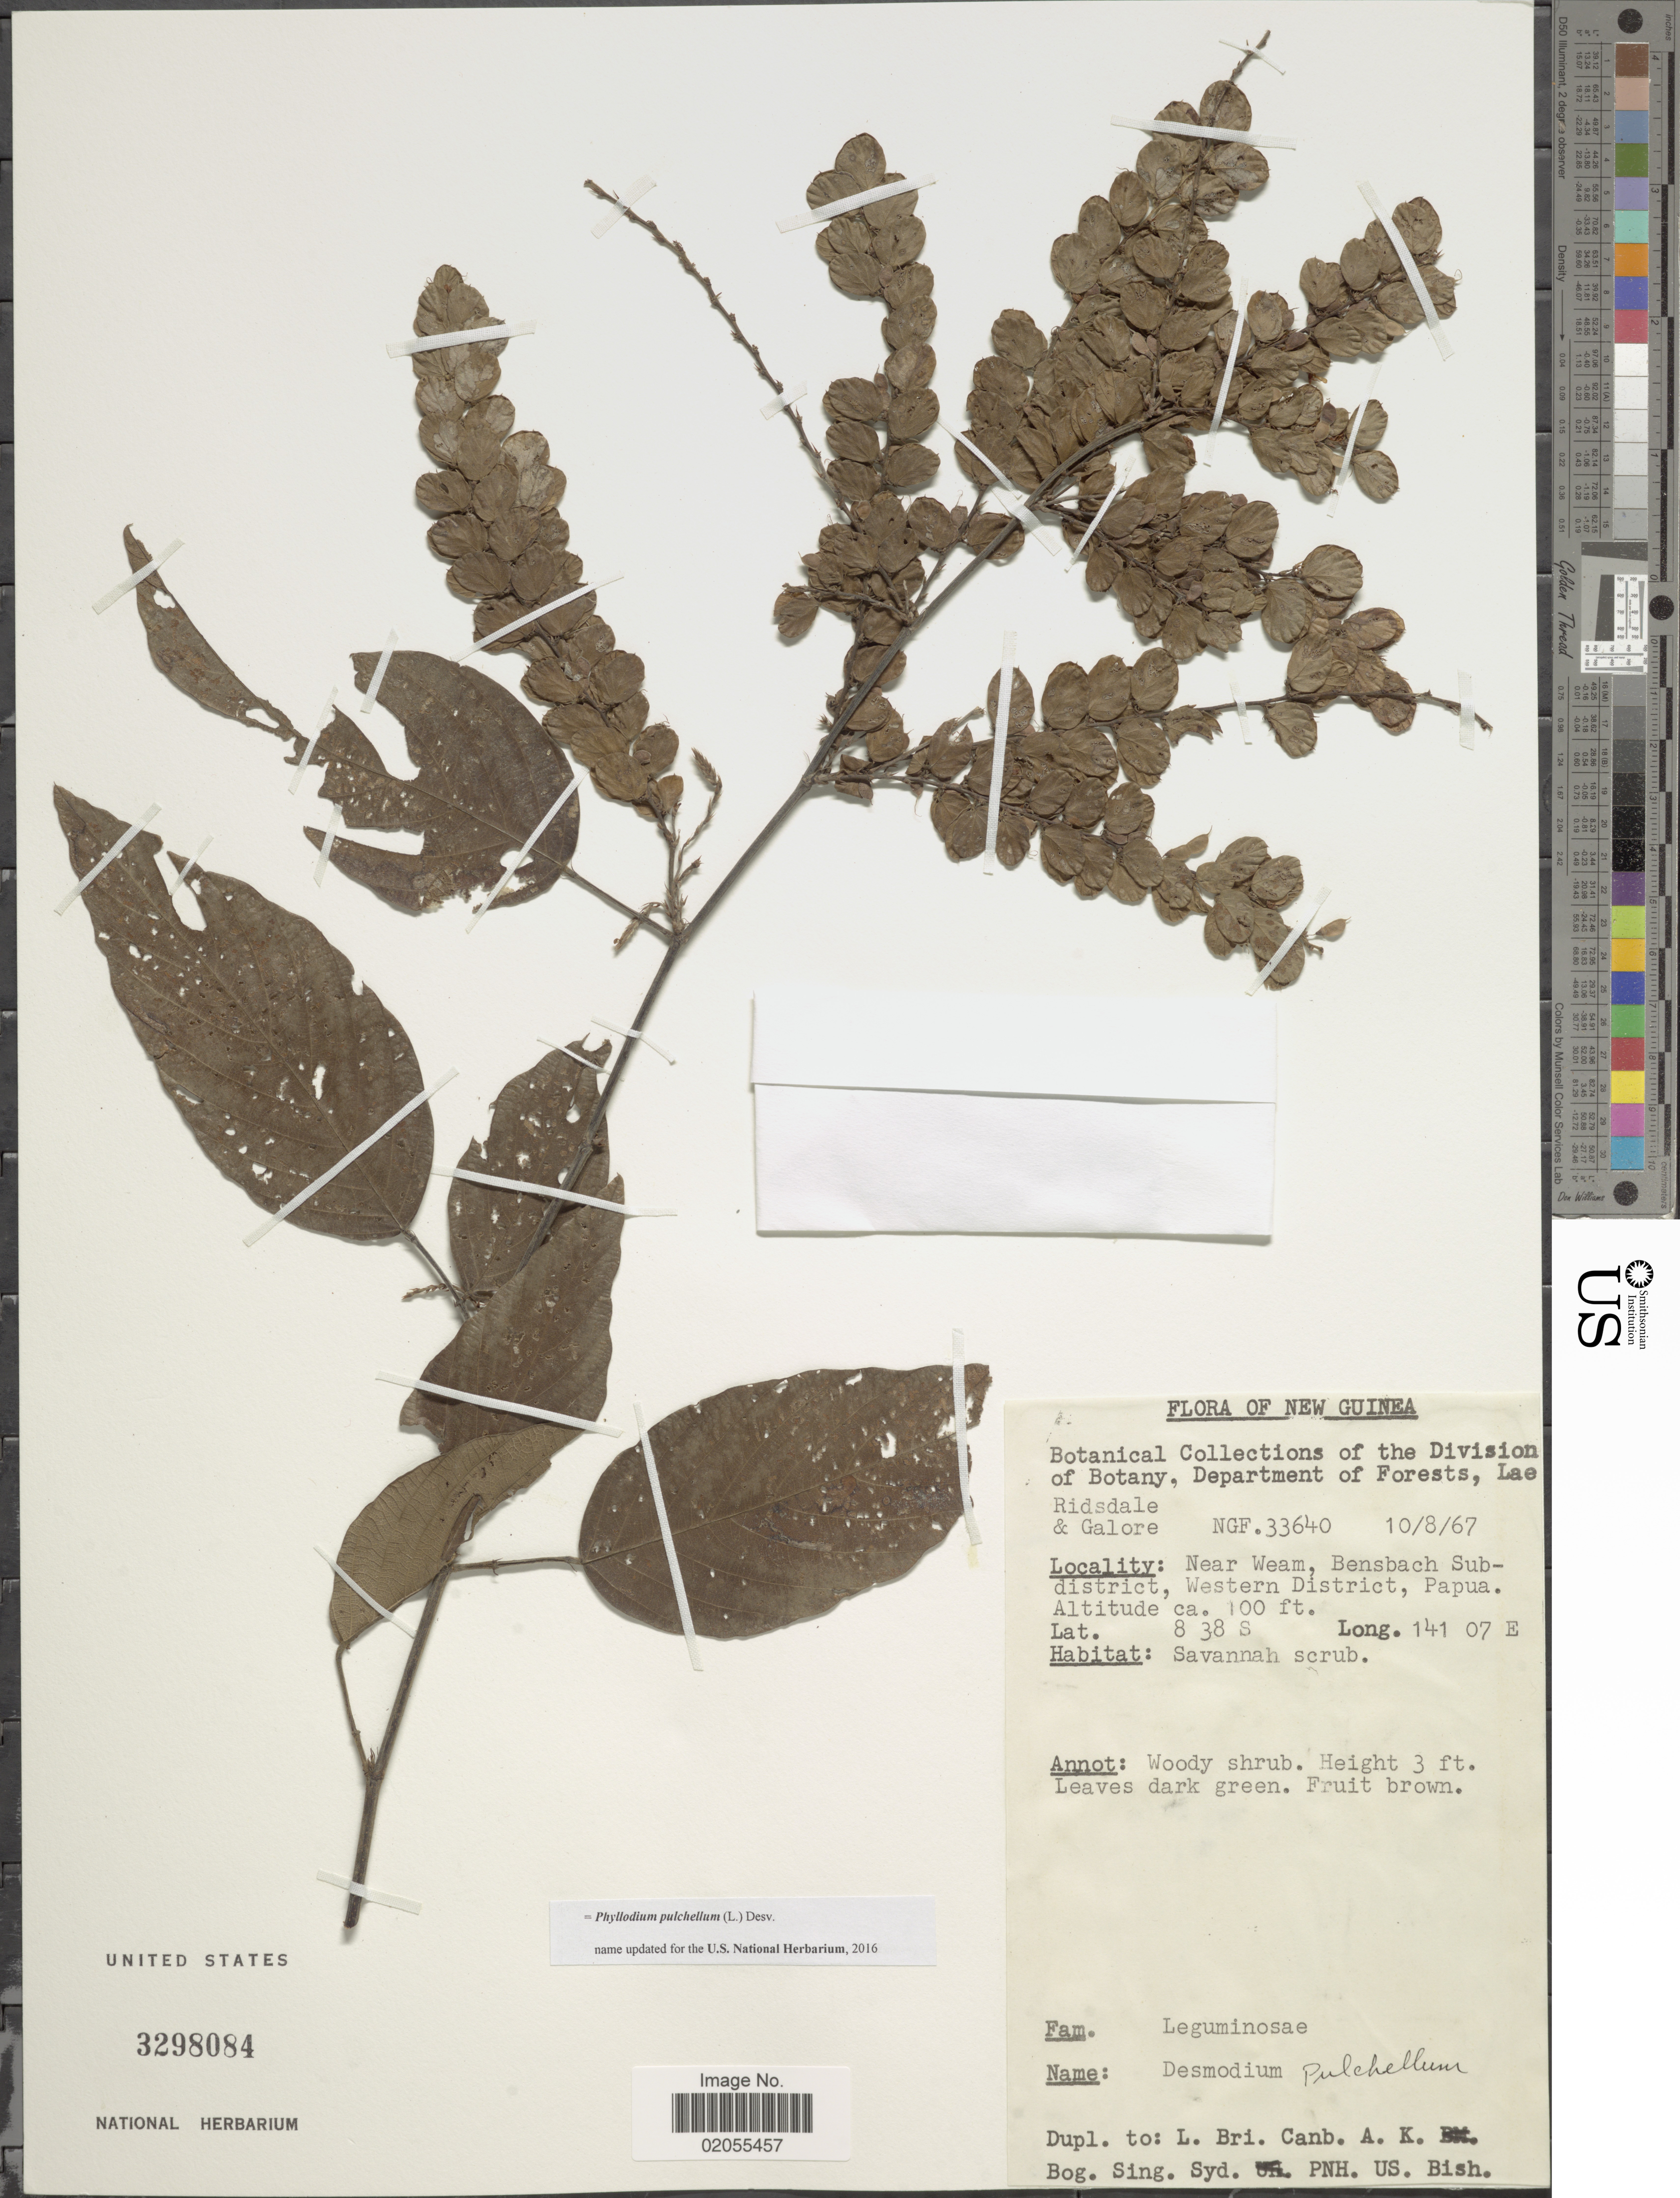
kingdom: Plantae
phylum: Tracheophyta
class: Magnoliopsida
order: Fabales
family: Fabaceae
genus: Phyllodium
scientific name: Phyllodium pulchellum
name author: (L.) Desv.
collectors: -. Ridsdale & -. Galore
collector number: NGF 33640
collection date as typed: Transcribed d/m/y: 10/8/67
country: Papua New Guinea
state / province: Manus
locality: New Guinea, nea Weam, Bensbach Subdistrict, Western District, Papua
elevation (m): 30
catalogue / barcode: US 3298084